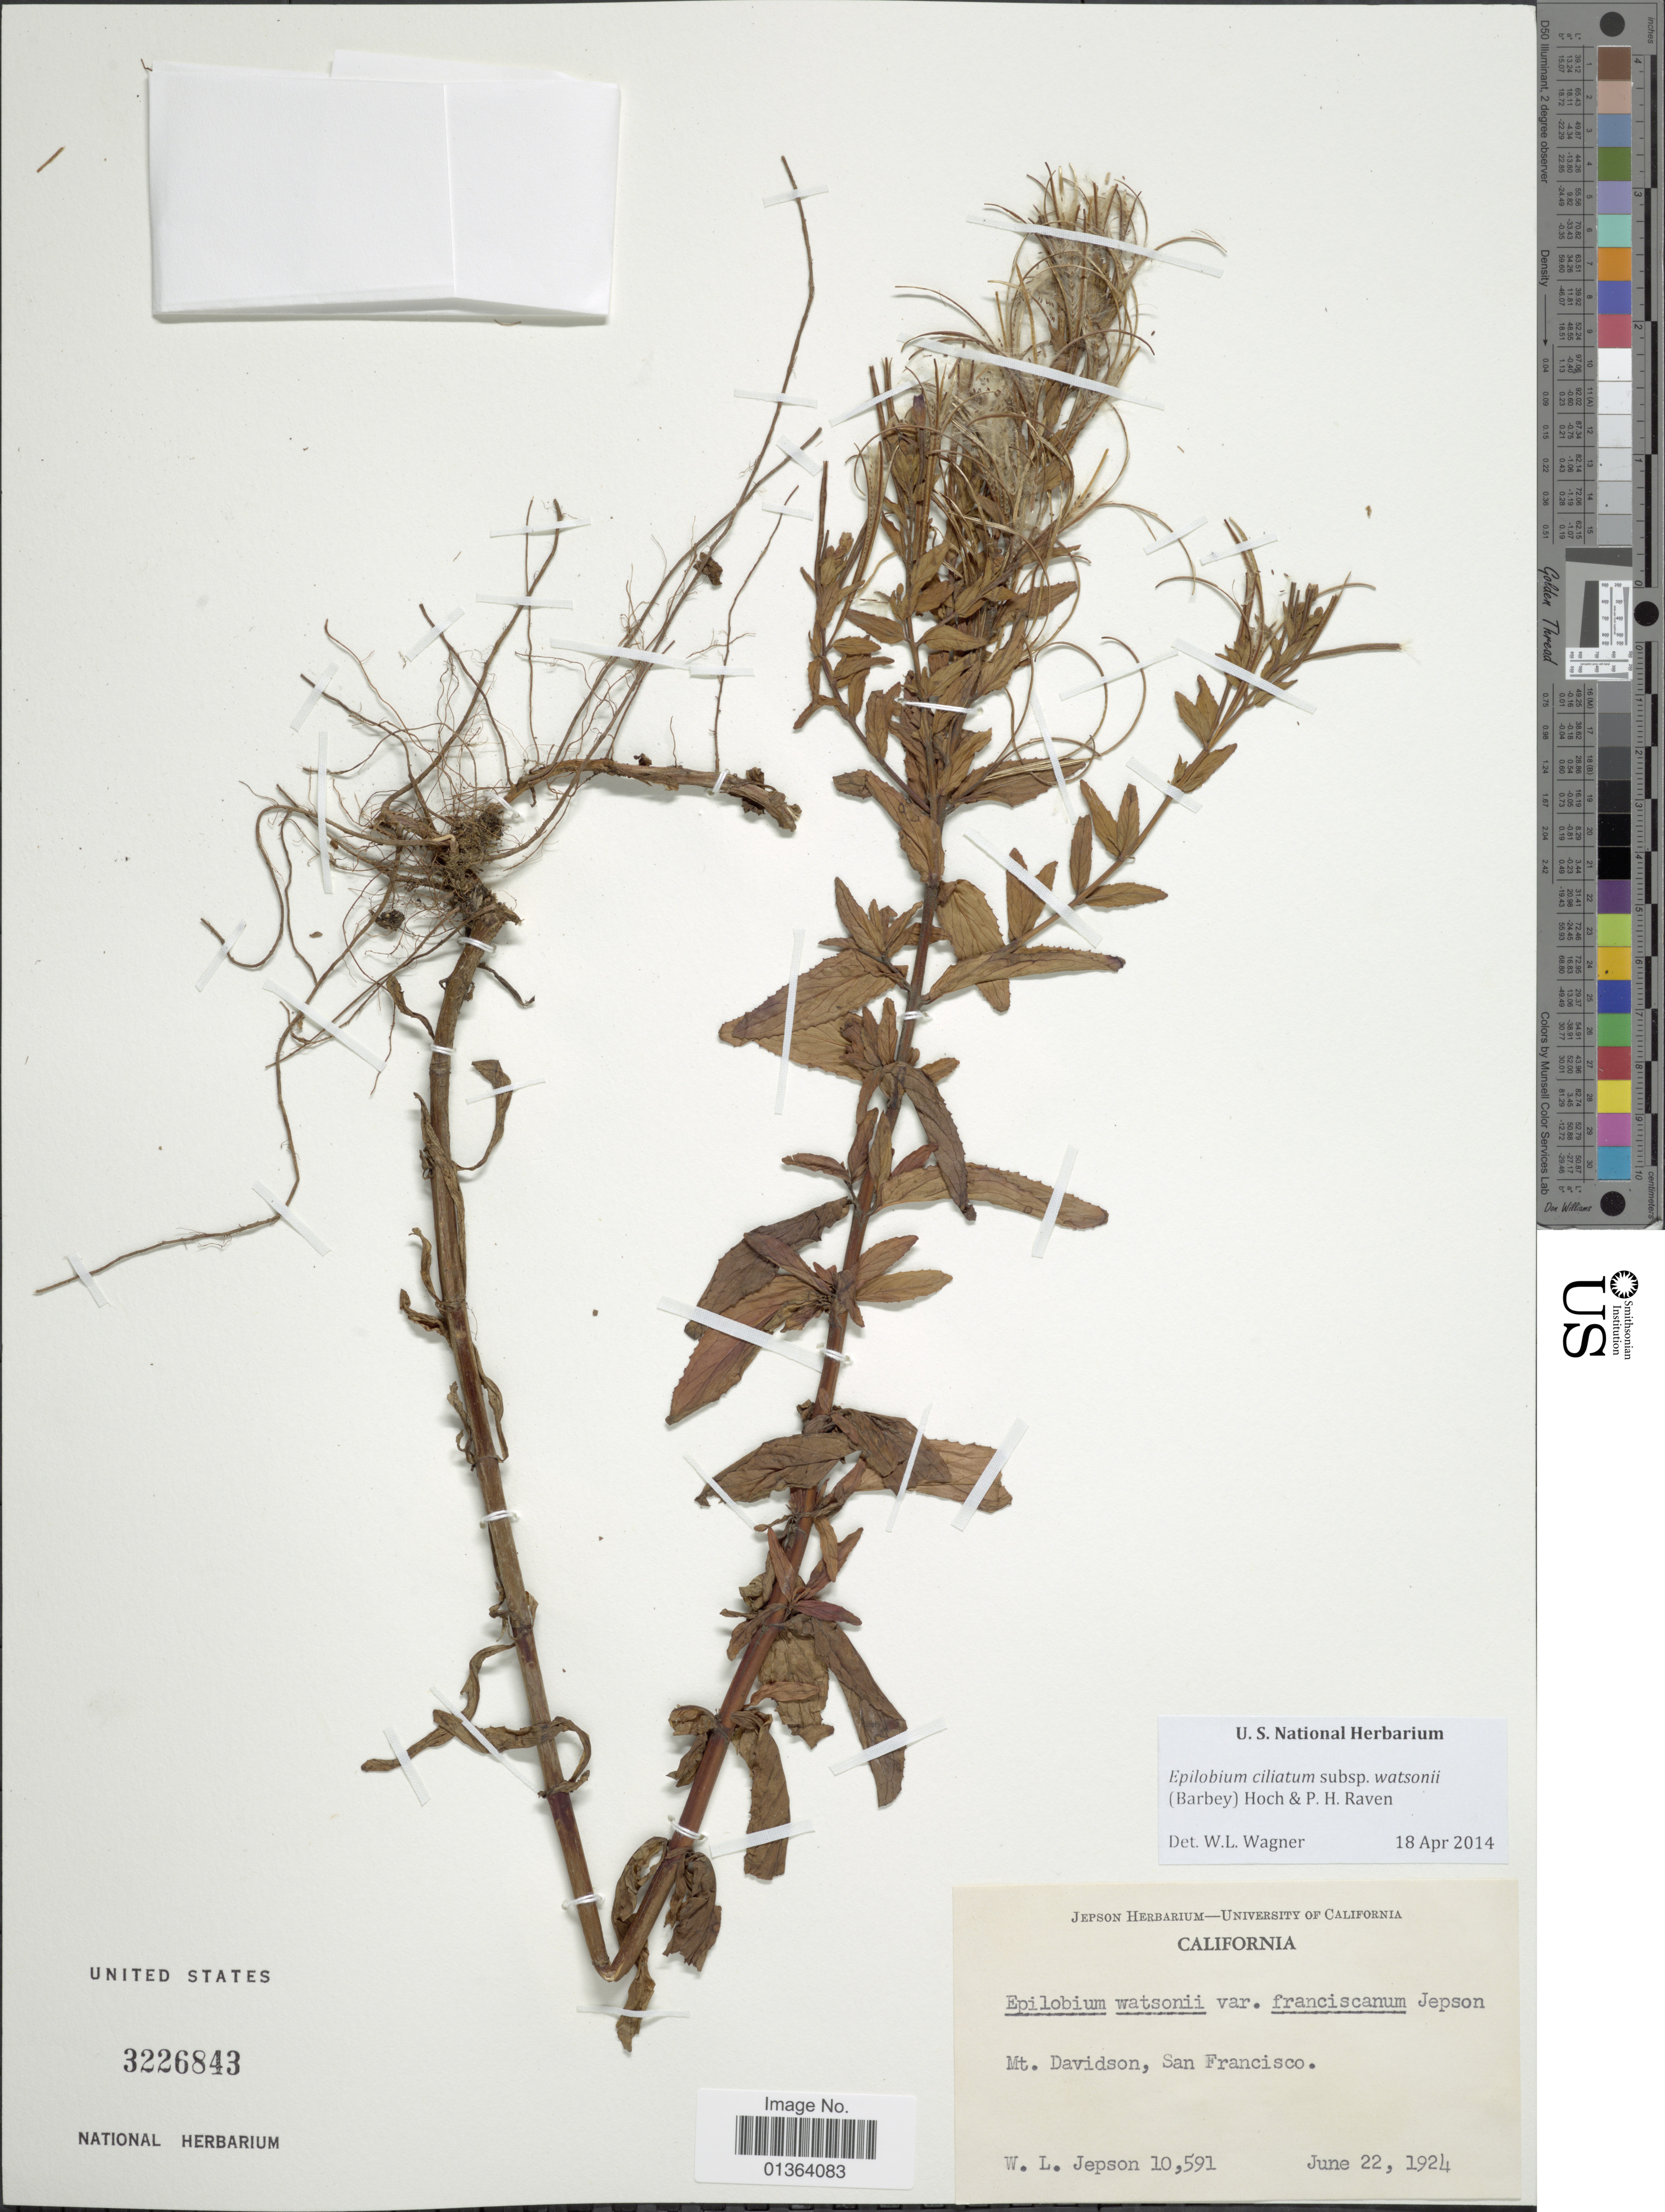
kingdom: Plantae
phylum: Tracheophyta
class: Magnoliopsida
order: Myrtales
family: Onagraceae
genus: Epilobium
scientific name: Epilobium ciliatum subsp. watsonii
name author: (Barbey) Hoch & P.H. Raven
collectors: W. L. Jepson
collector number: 10591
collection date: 1924-06-22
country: United States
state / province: California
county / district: San Francisco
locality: Mt. Davidson, San Francisco.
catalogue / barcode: US 3226843